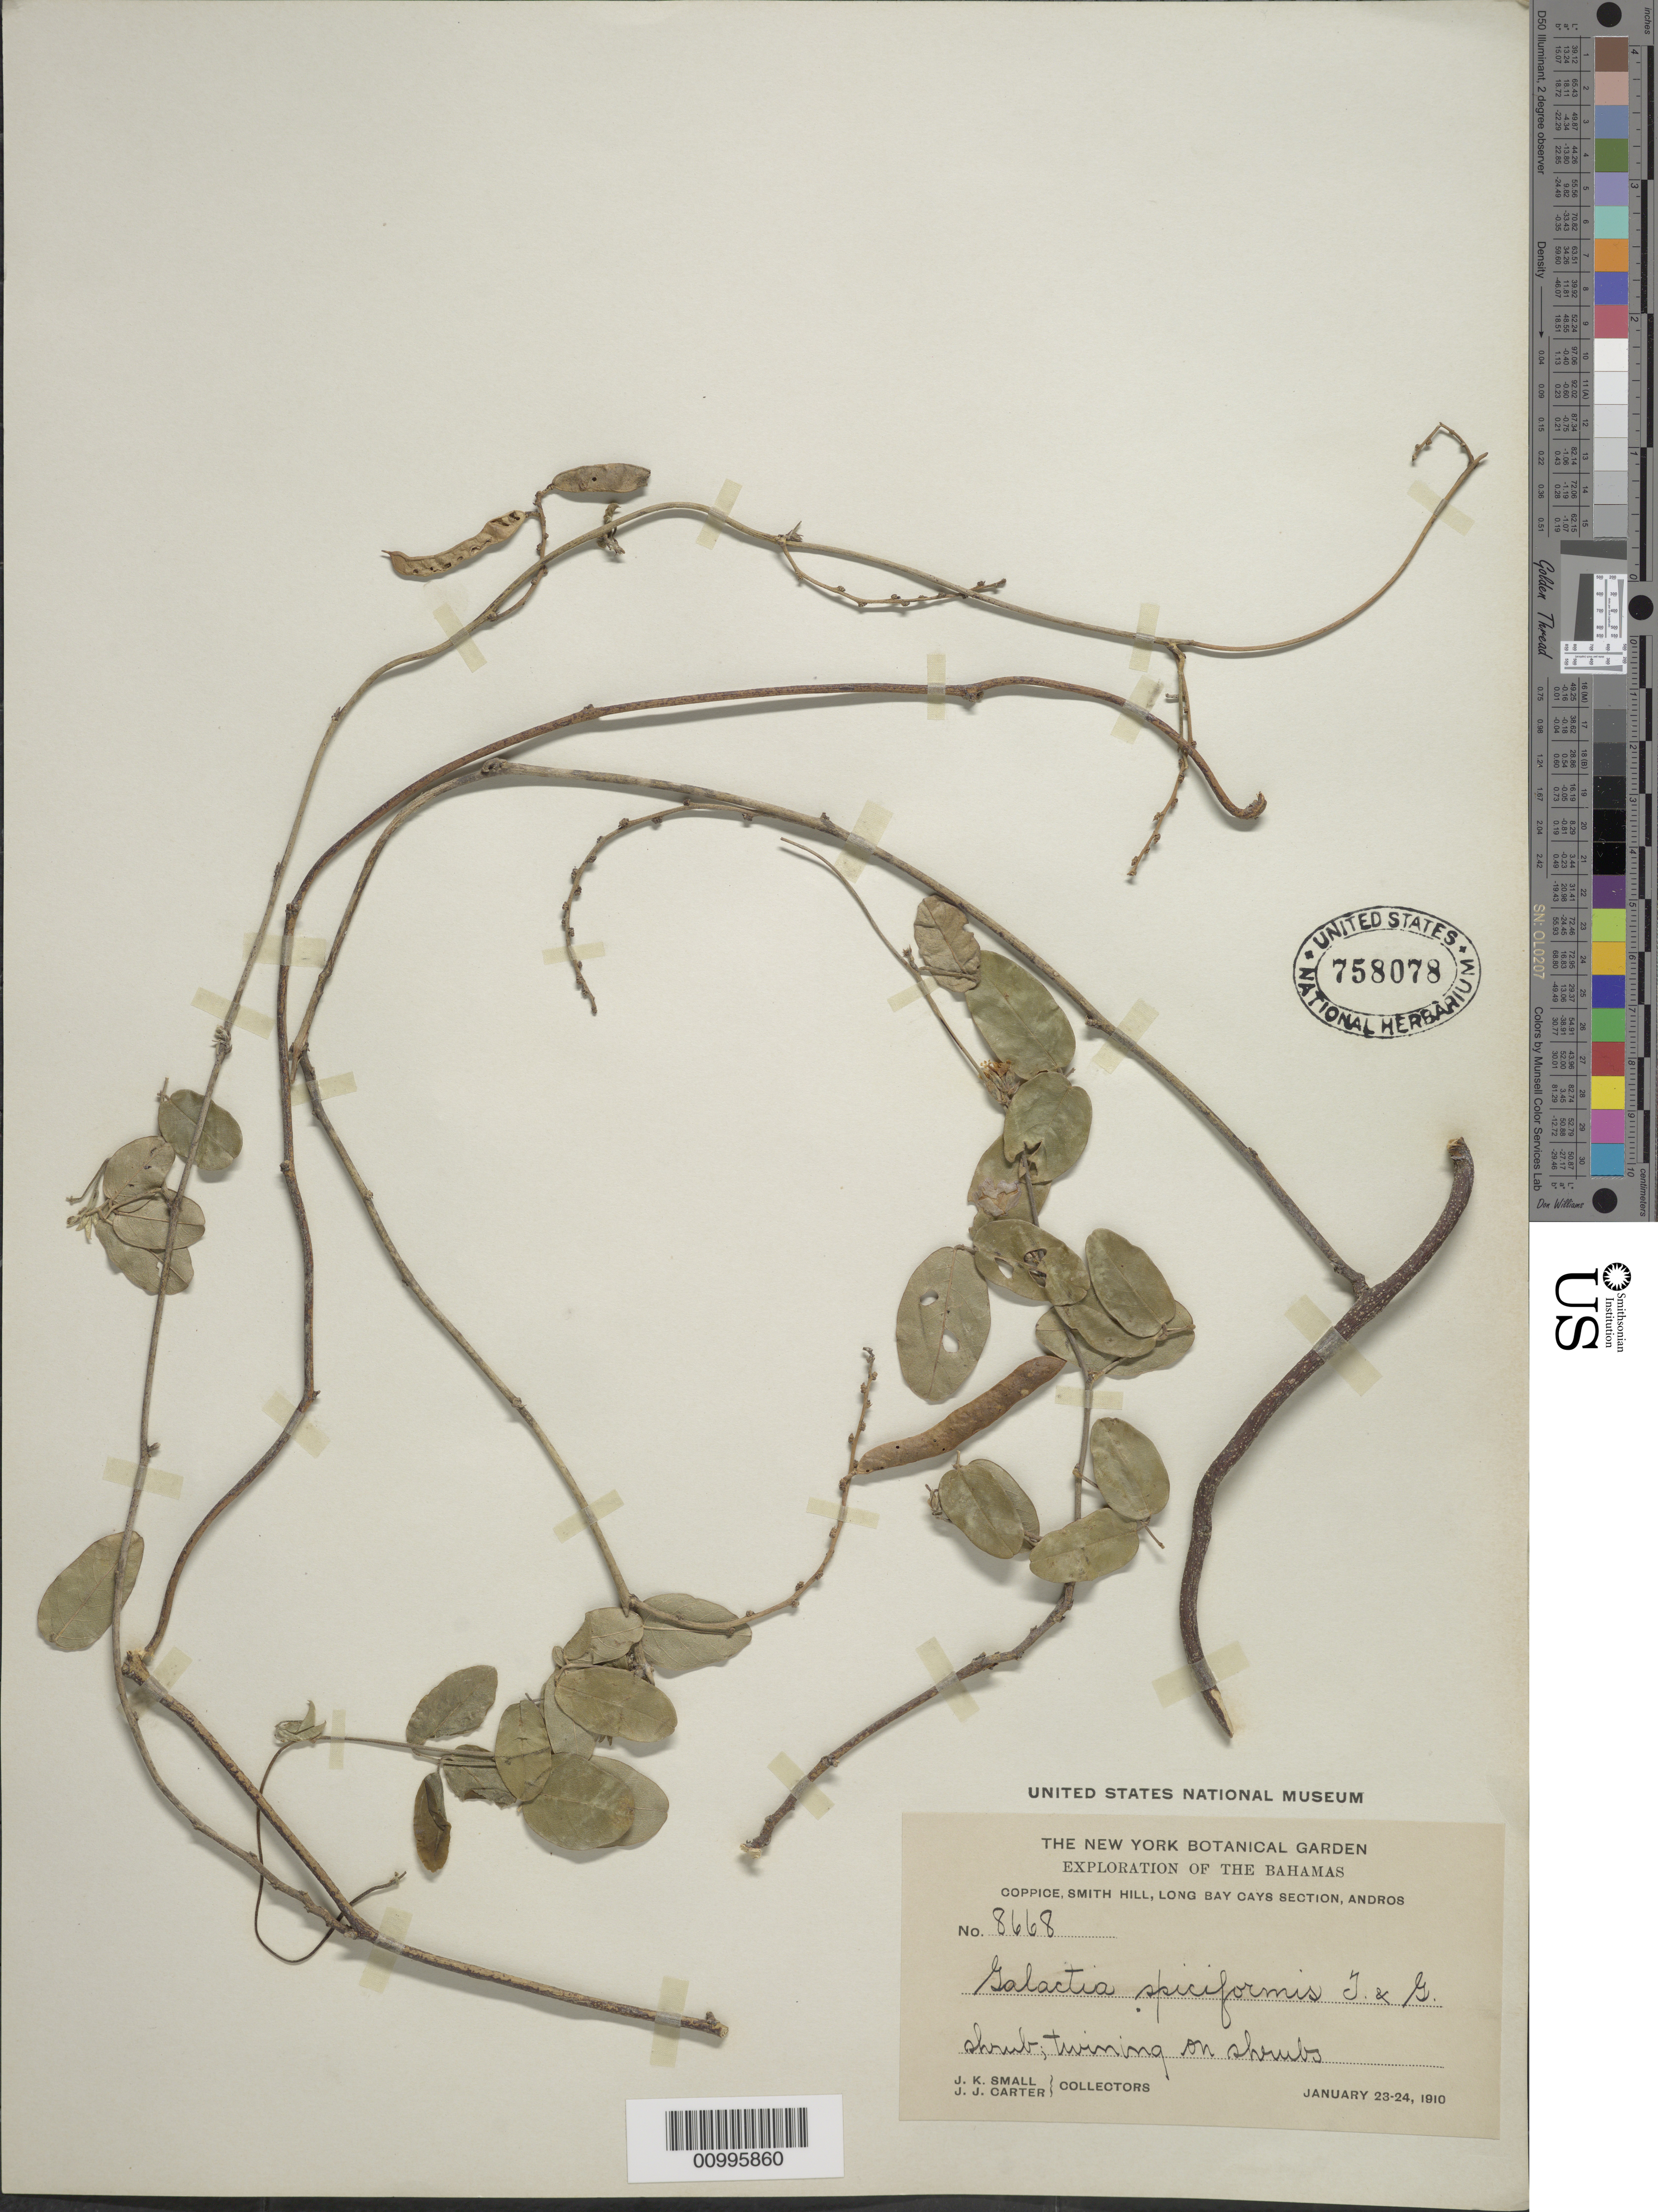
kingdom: Plantae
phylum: Tracheophyta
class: Magnoliopsida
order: Fabales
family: Fabaceae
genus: Galactia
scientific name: Galactia spiciformis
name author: Torr. & A. Gray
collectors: J. K. Small & J. J. Carter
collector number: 8668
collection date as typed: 23 Jan 1910 to 24 Jan 1910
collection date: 1910-01-23/1910-01-24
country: Bahamas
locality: Coppice,Smith Hill,Long Bay Cay Section,Andros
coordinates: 0 N, 0 E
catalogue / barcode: US 758078